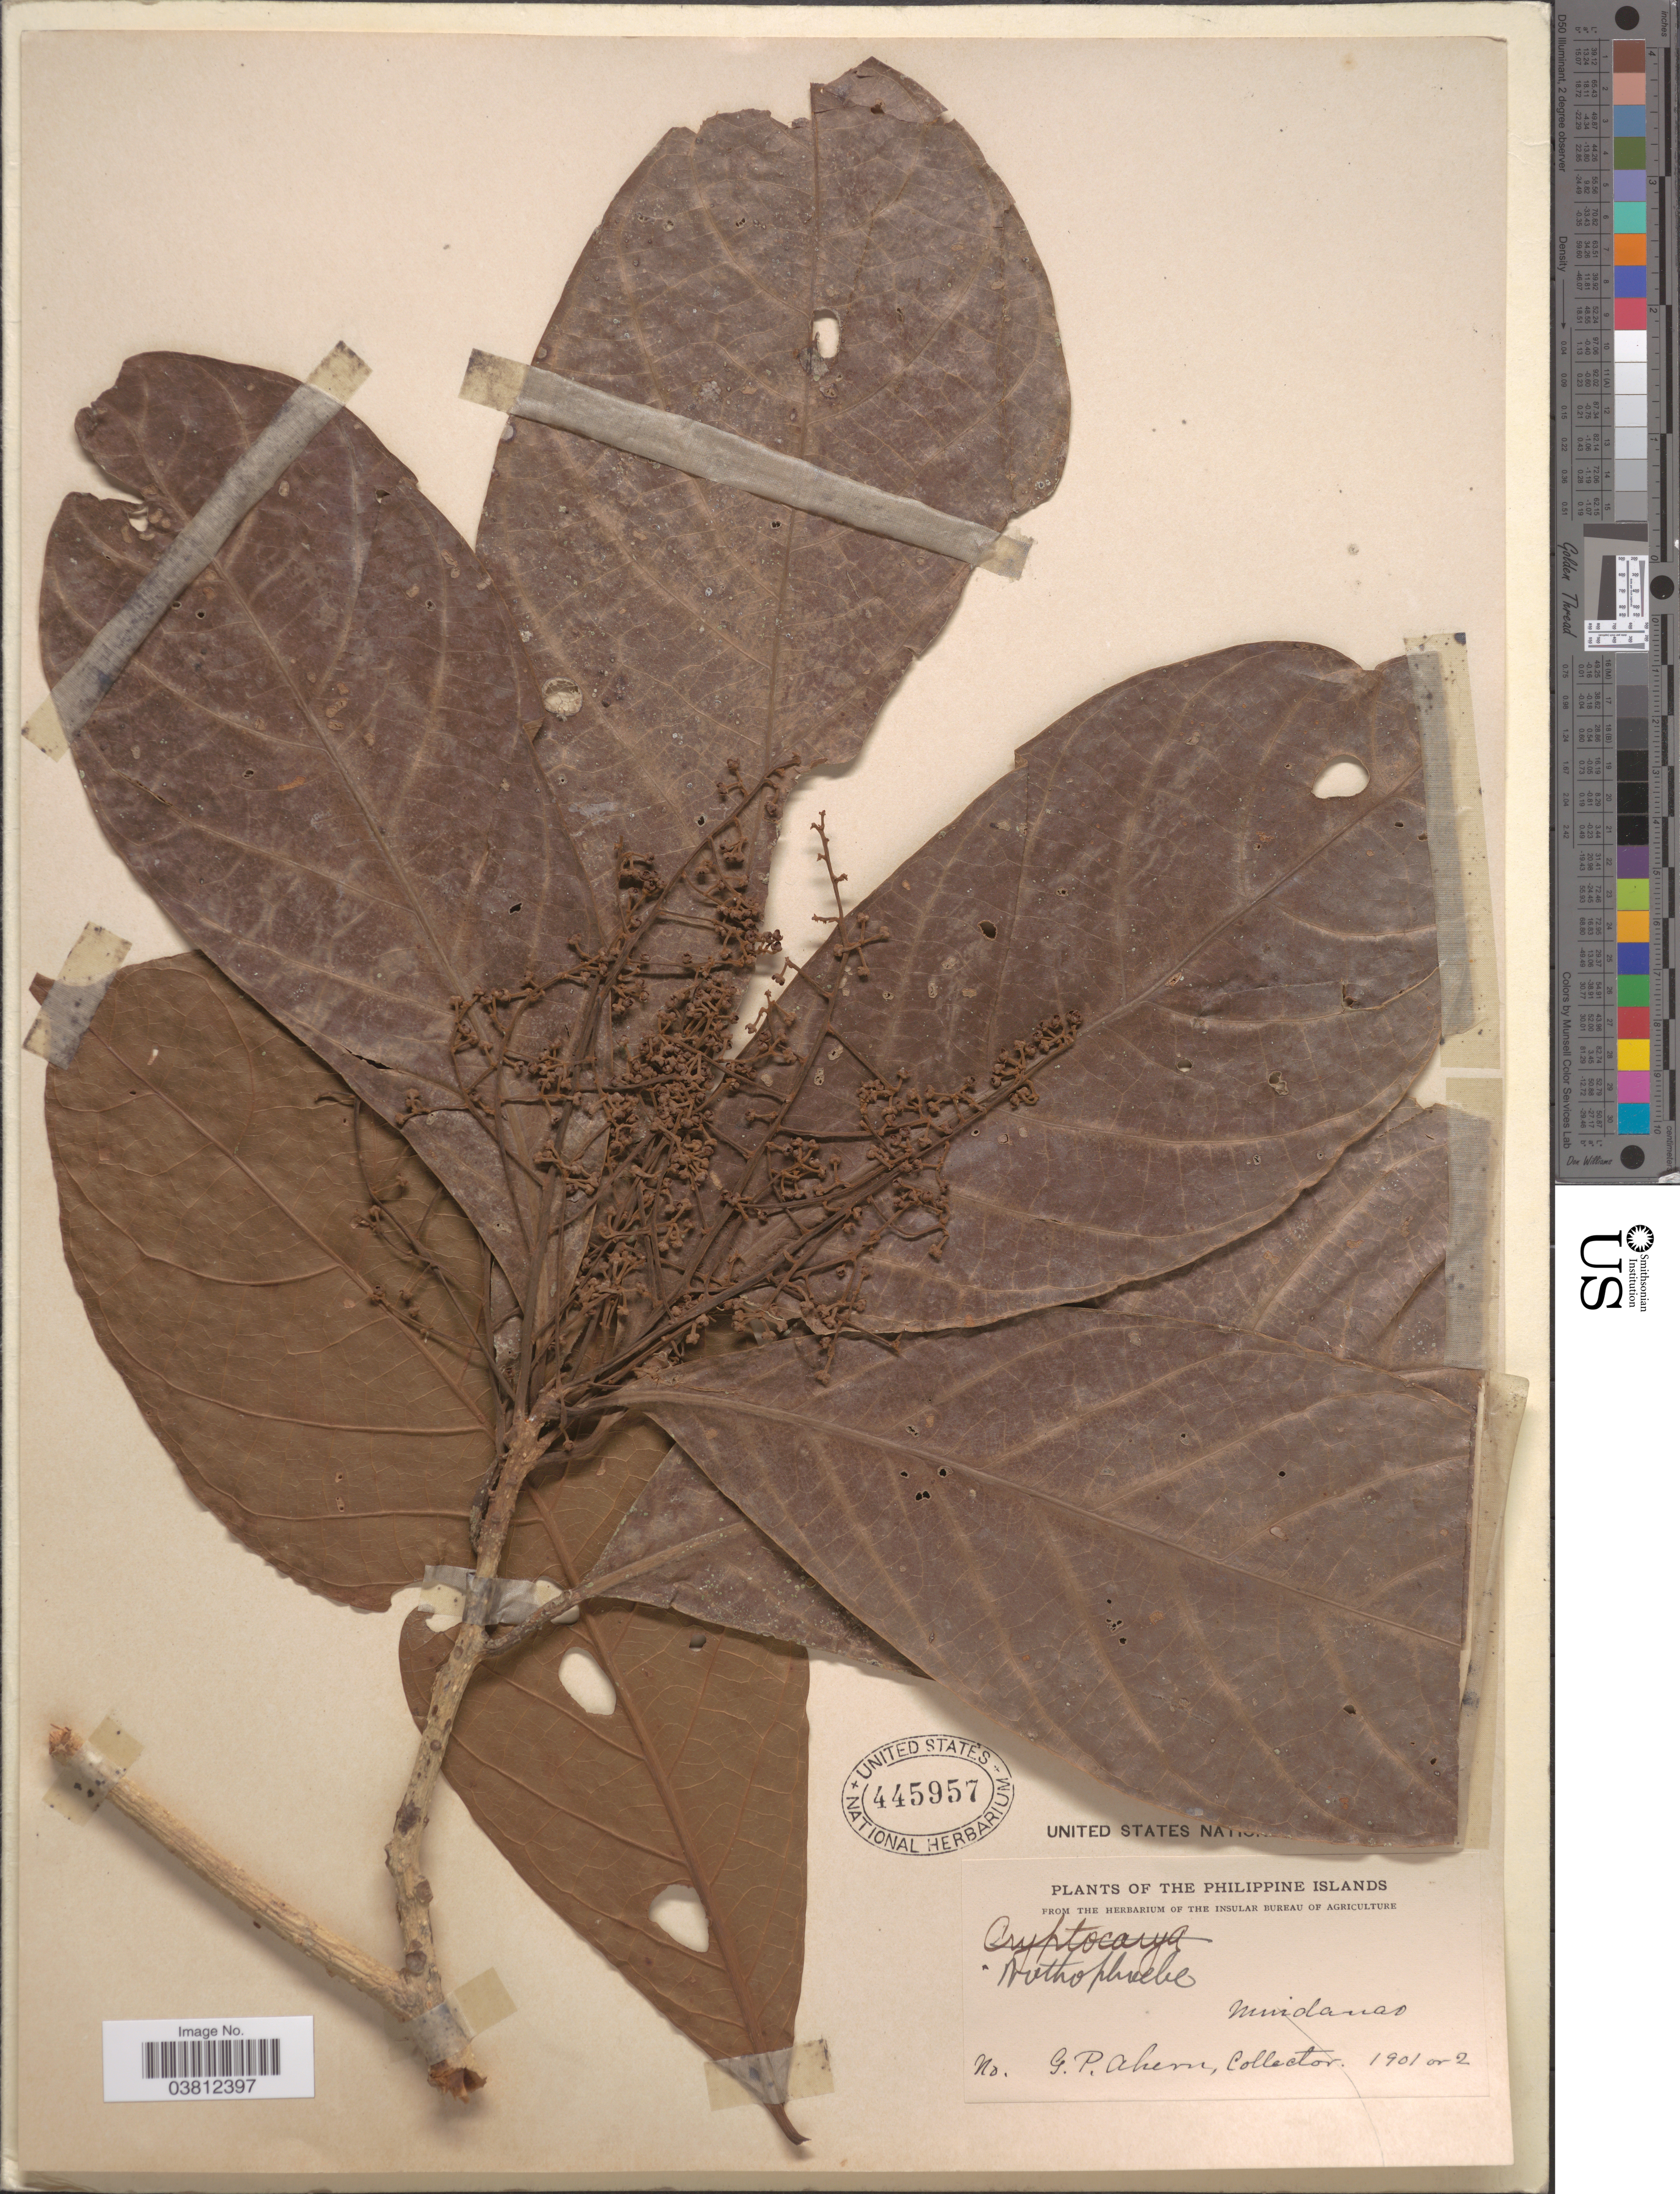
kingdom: Plantae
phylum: Tracheophyta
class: Magnoliopsida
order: Laurales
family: Lauraceae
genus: Nothaphoebe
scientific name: Nothaphoebe leytensis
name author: (Elmer) Merr.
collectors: G. Ahern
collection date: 1901/1902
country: Philippines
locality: Mindanao.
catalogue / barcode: US 445957